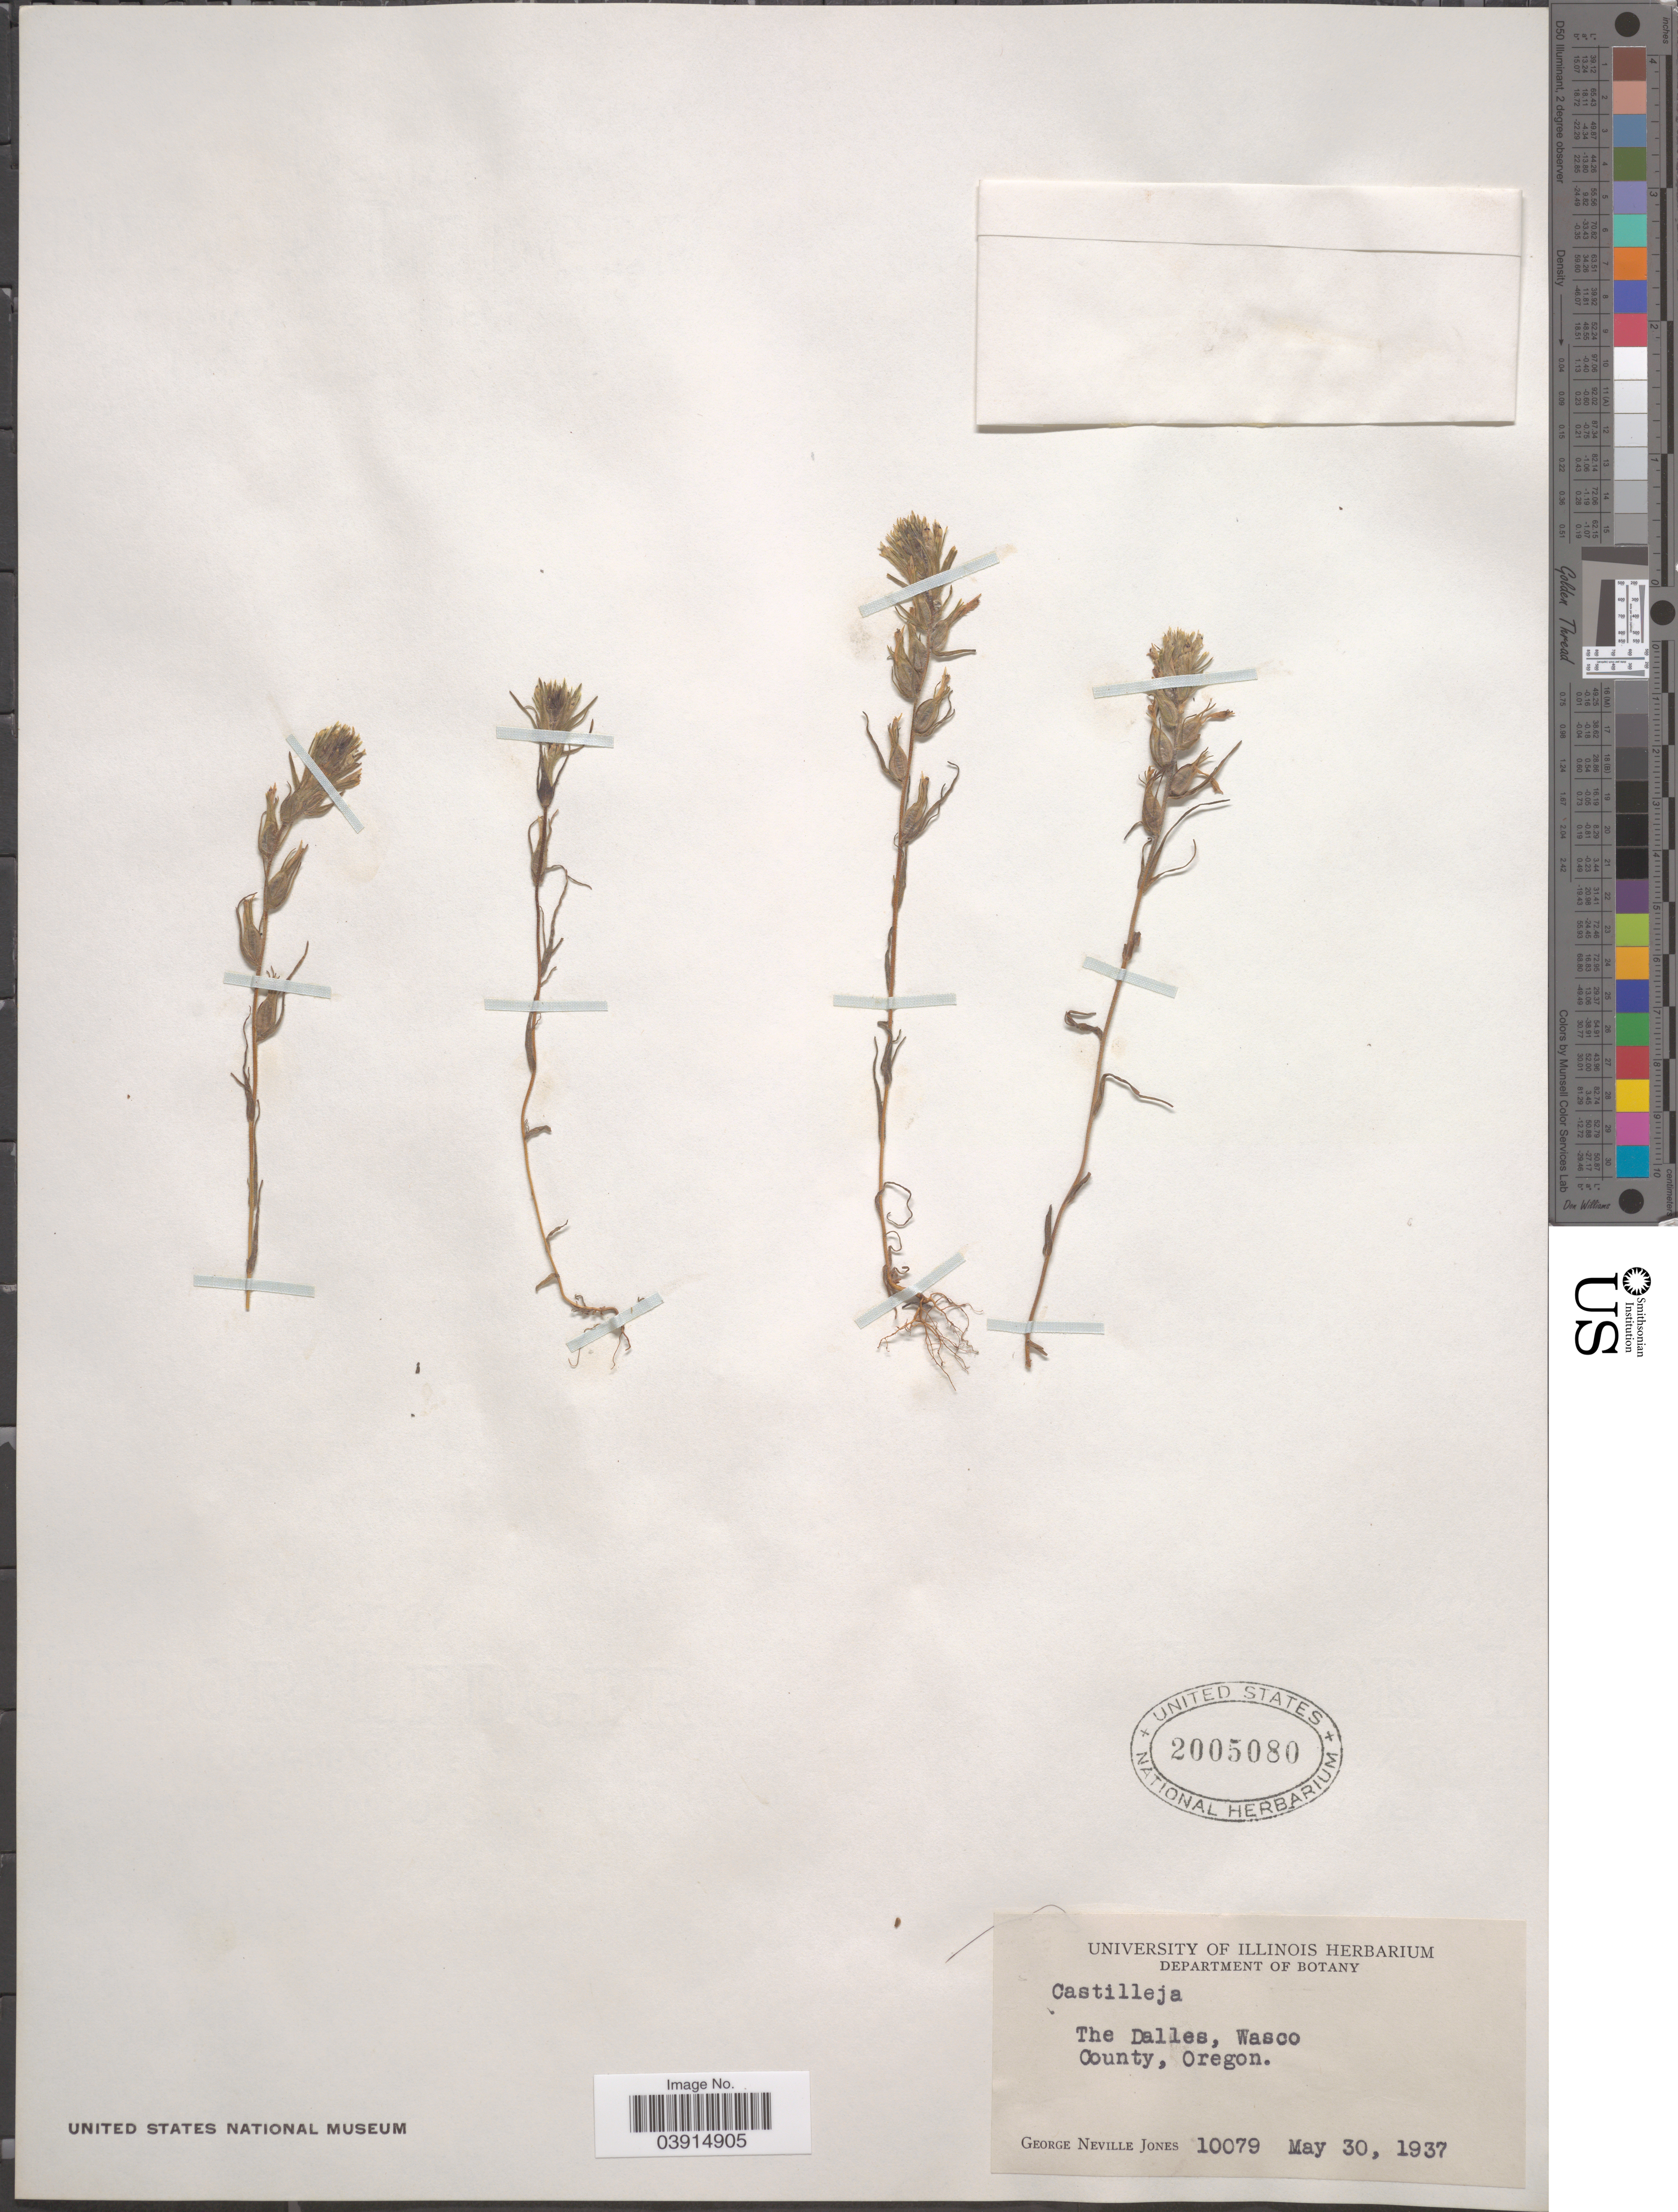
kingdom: Plantae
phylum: Tracheophyta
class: Magnoliopsida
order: Lamiales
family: Orobanchaceae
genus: Castilleja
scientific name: Castilleja sp.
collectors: G. N. Jones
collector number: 10079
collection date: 1937-05-30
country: United States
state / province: Oregon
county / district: Wasco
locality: The Dalles, Wasco County.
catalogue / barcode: US 2005080